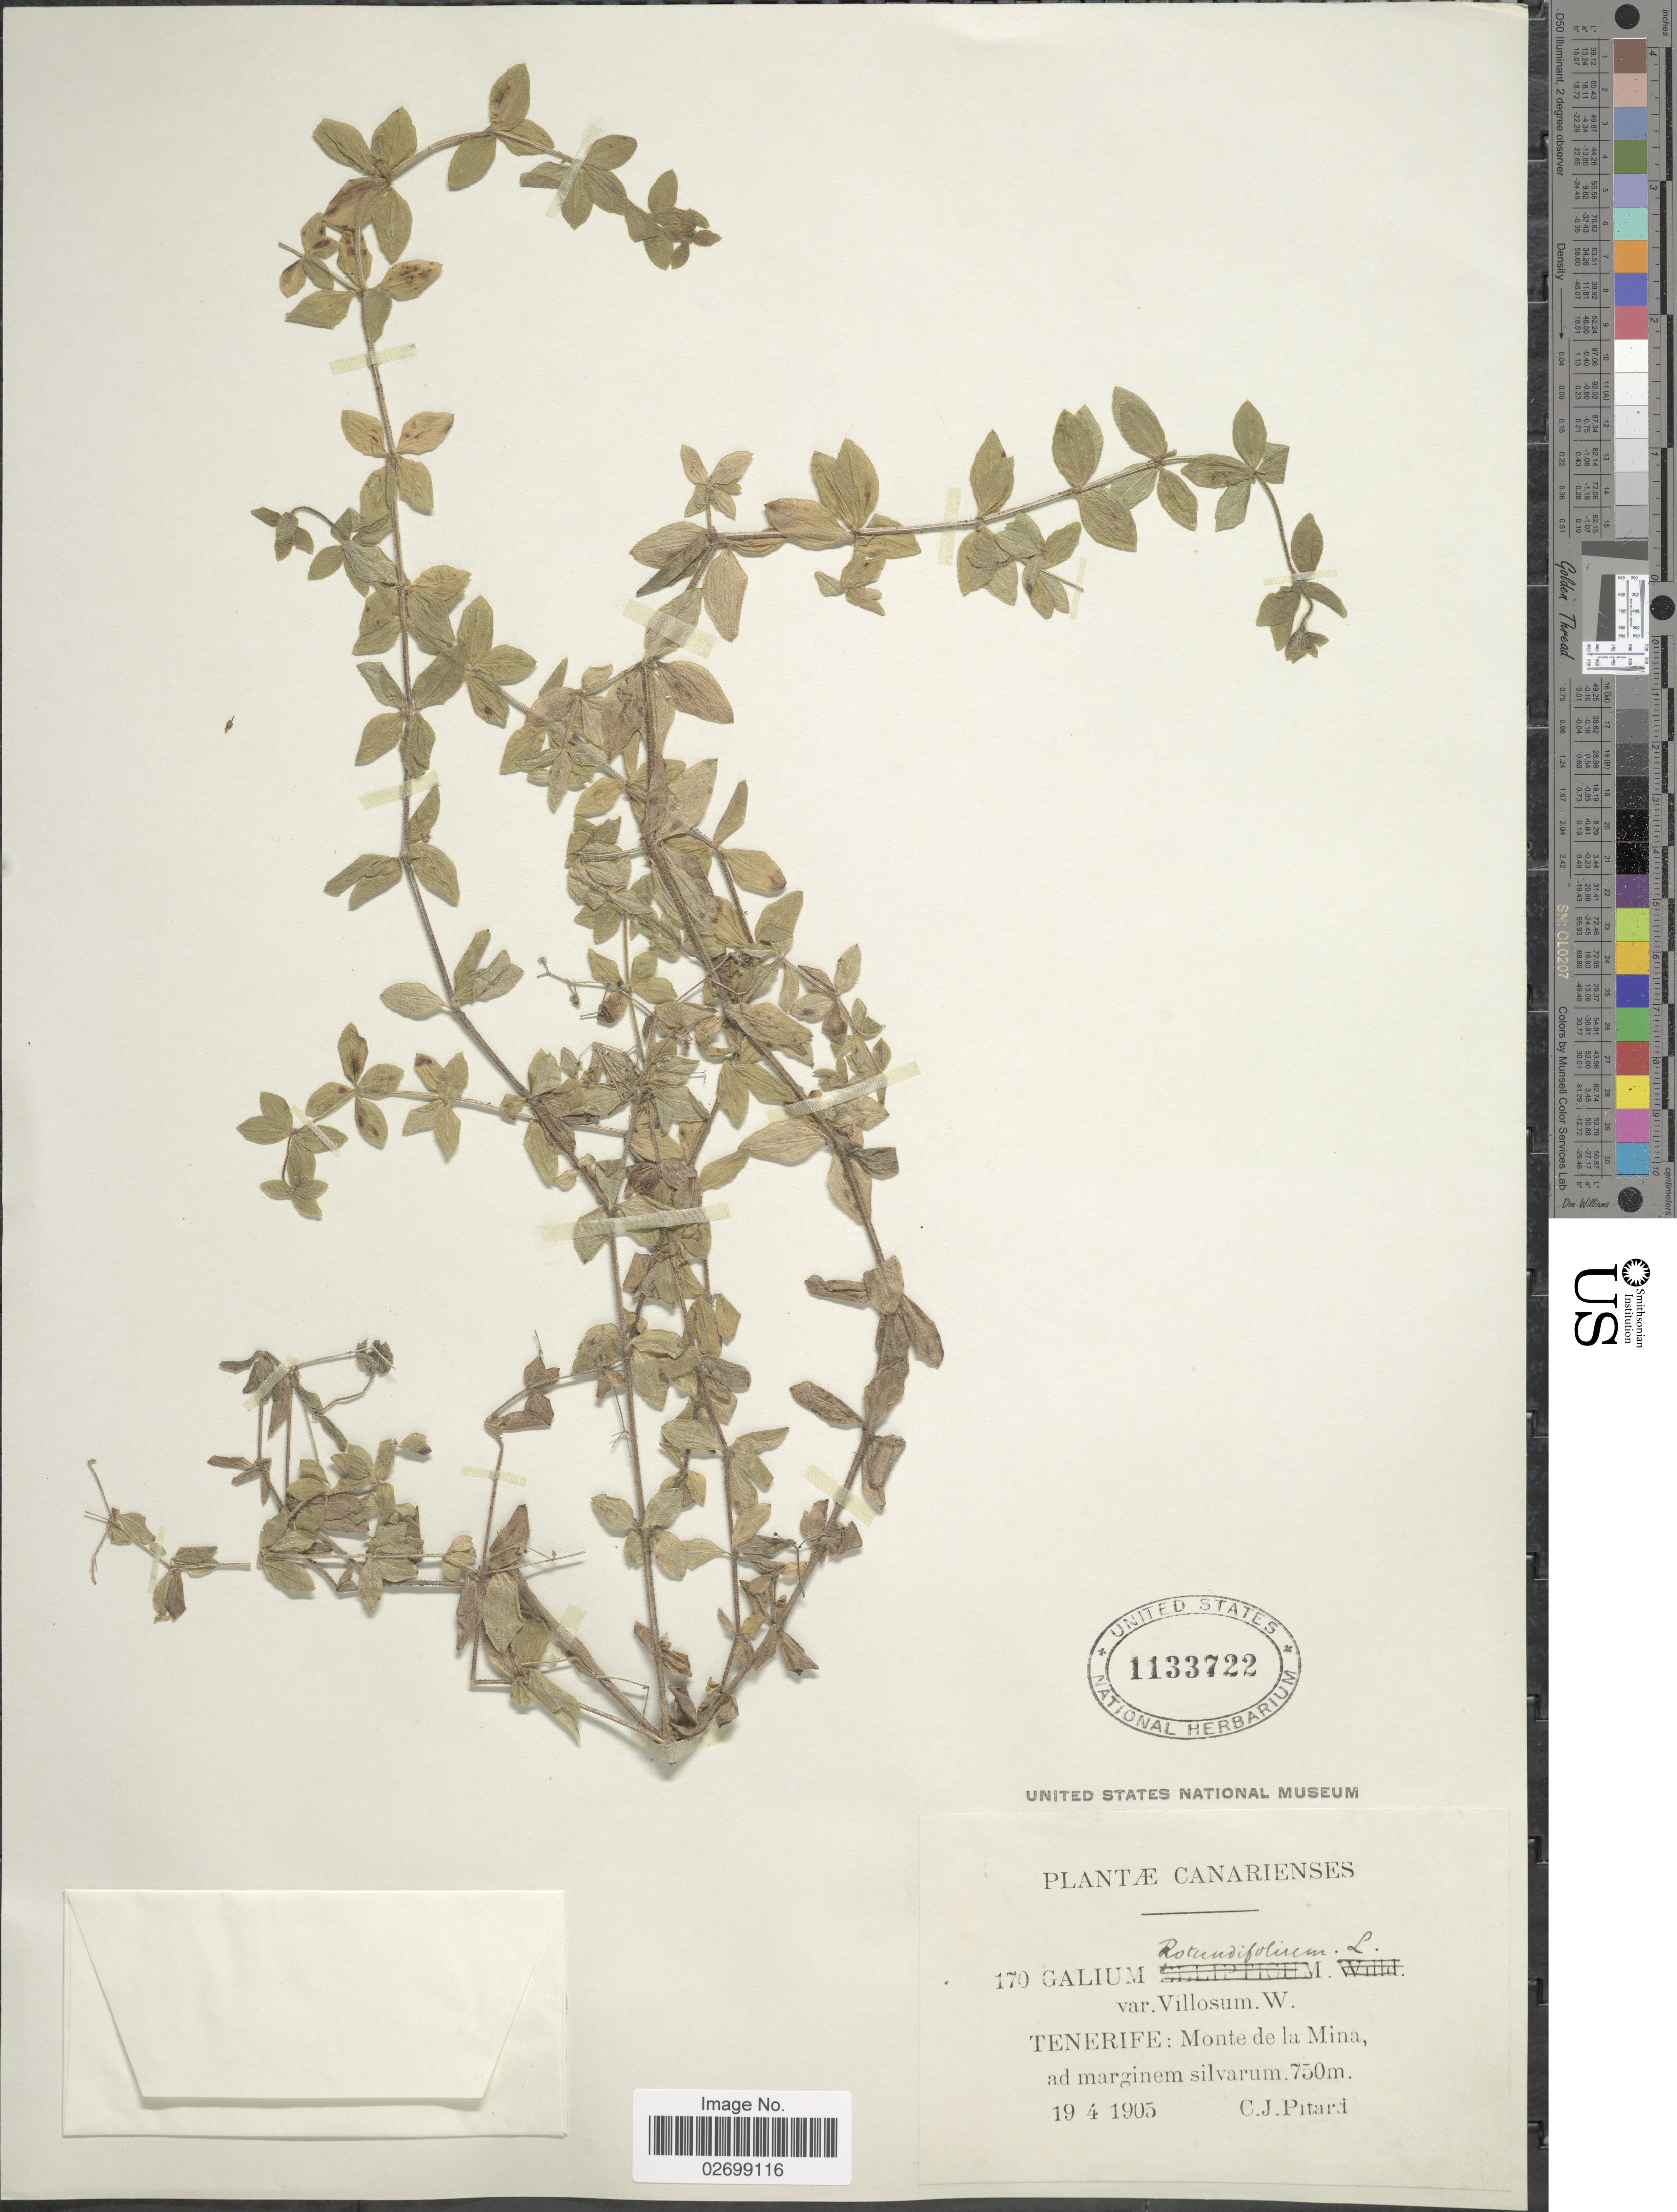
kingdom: Plantae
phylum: Tracheophyta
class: Magnoliopsida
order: Gentianales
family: Rubiaceae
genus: Galium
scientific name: Galium rotundifolium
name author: L.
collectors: C. Pitard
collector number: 170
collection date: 1905-04-19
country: Spain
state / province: Canarias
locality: Canarienses, Tenerife: Monte de la Mina, ad marginem silvarum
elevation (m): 750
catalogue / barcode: US 1133722